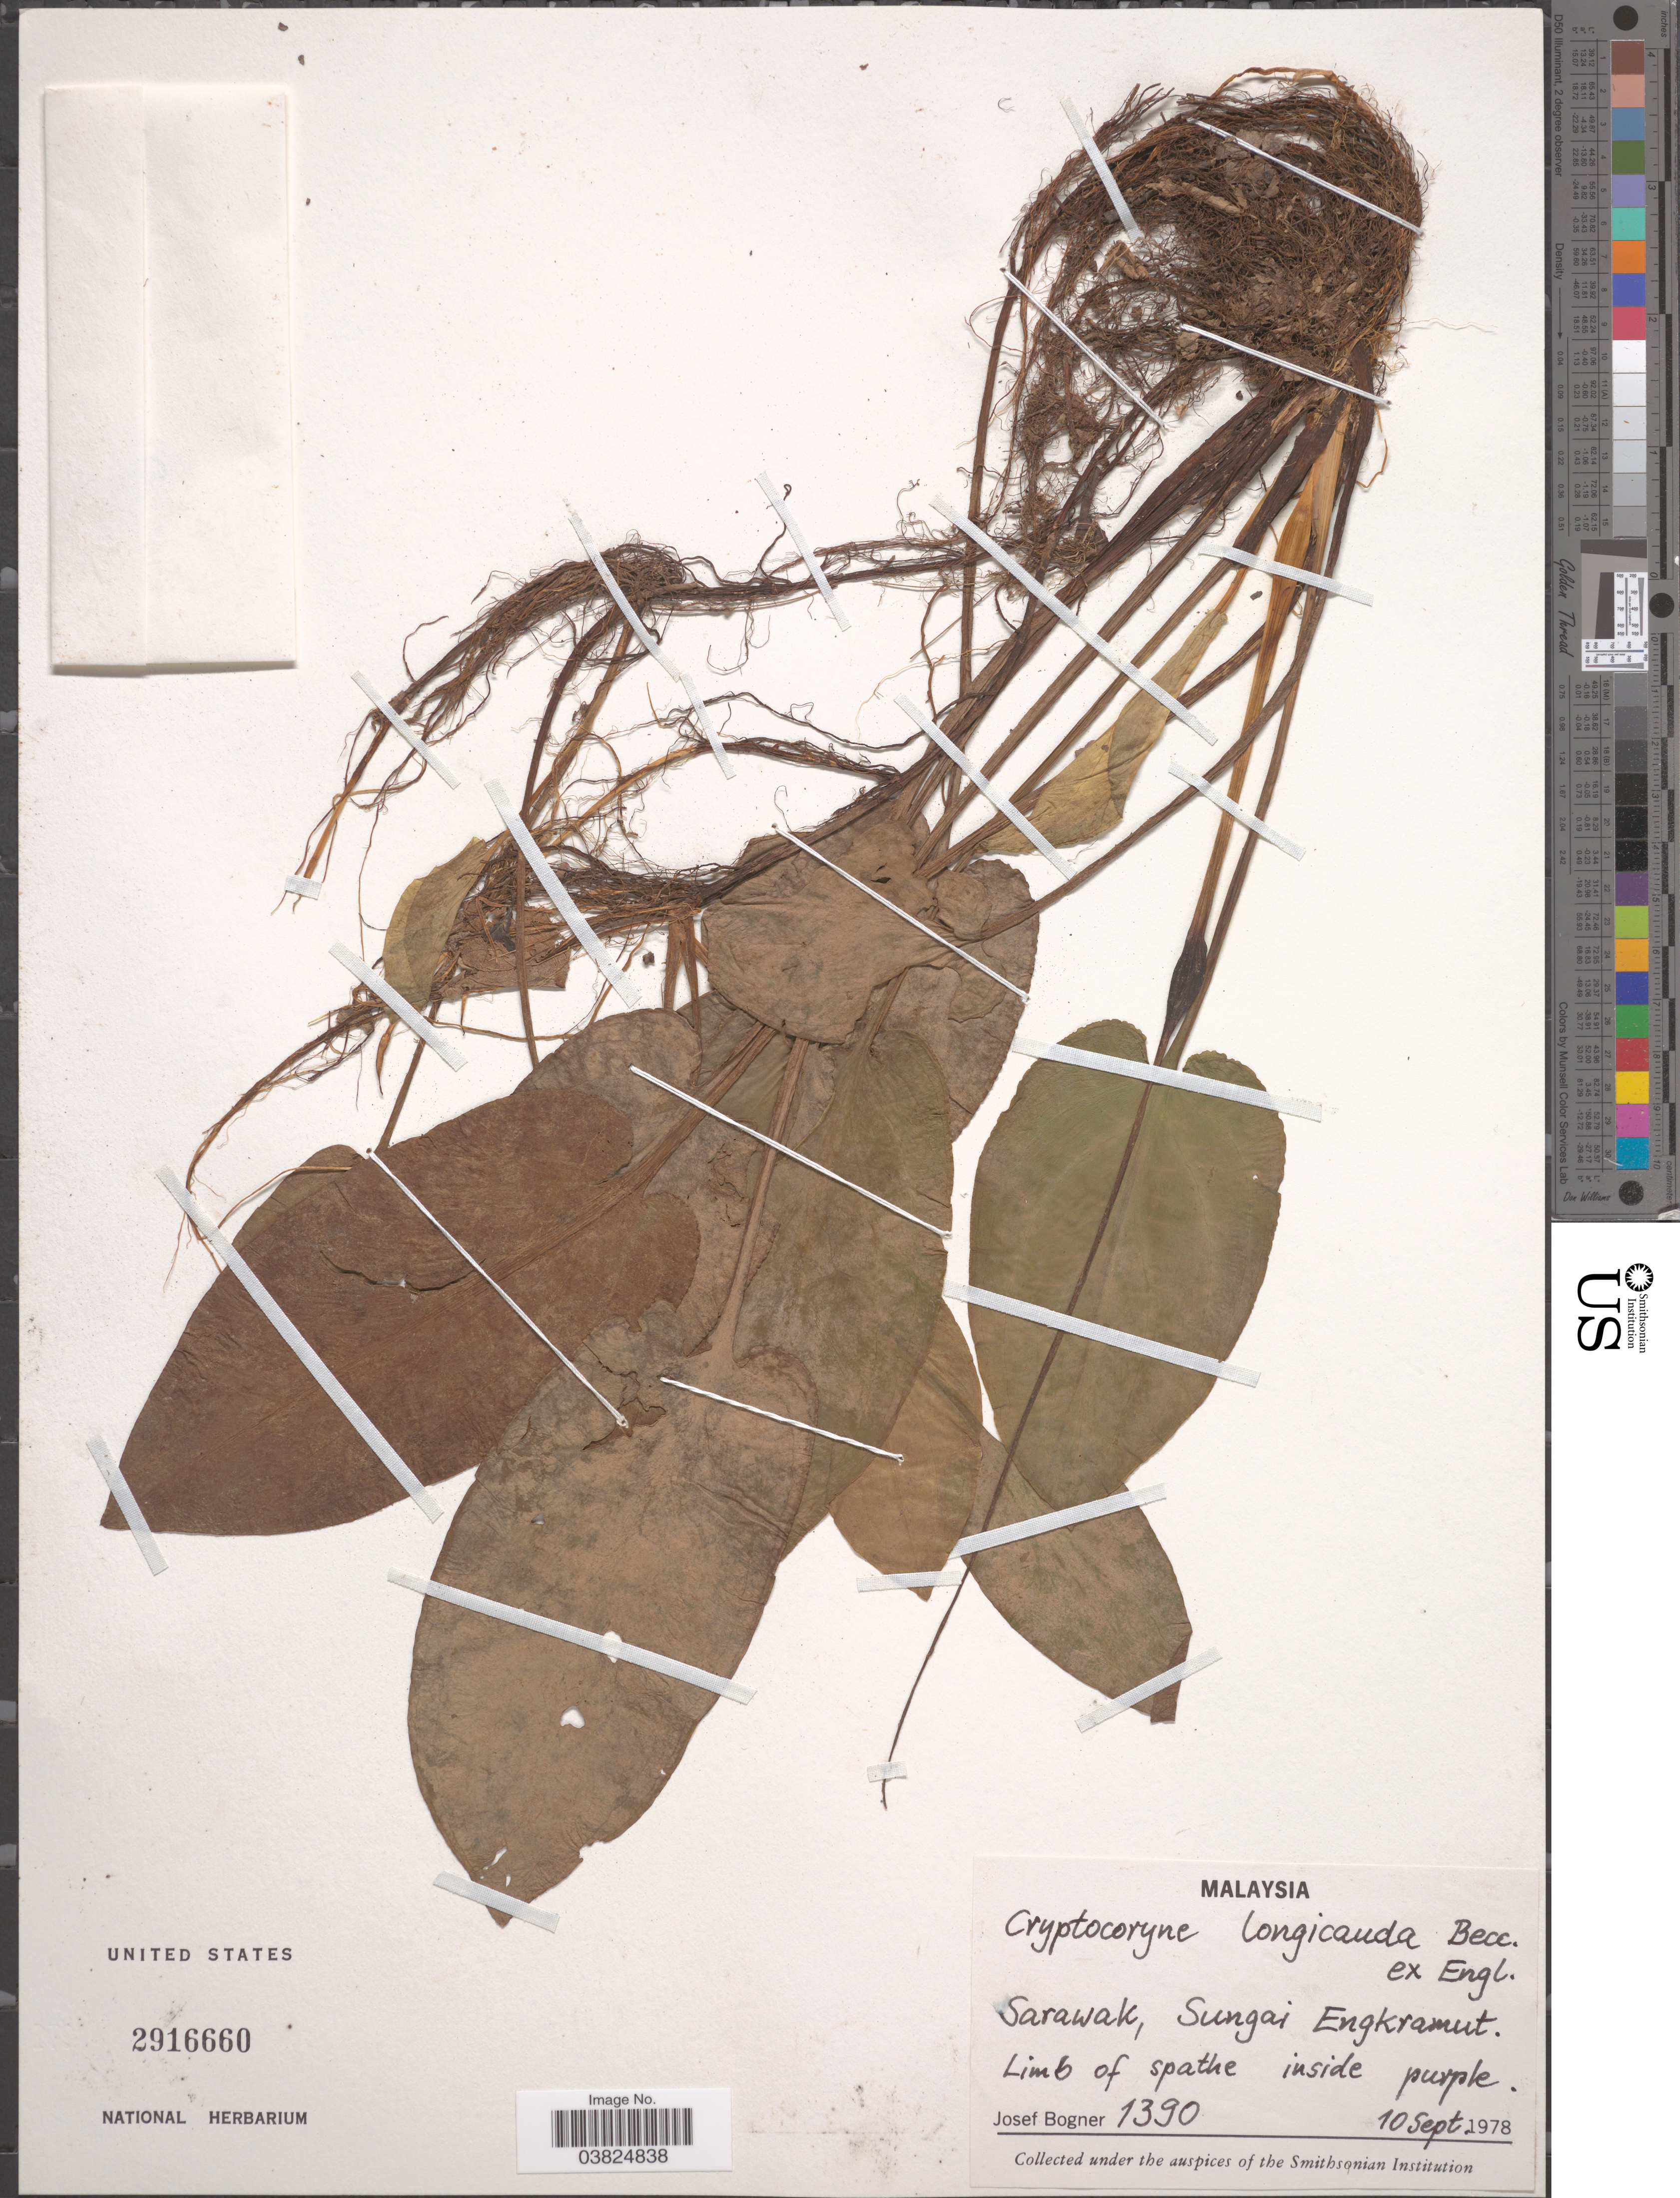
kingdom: Plantae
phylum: Tracheophyta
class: Liliopsida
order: Alismatales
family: Araceae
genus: Cryptocoryne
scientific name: Cryptocoryne longicauda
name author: Becc. ex Engl.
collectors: J. Bogner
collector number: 1390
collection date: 1978-09-10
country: Malaysia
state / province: Sarawak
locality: Sungai Engkramut.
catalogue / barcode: US 2916660